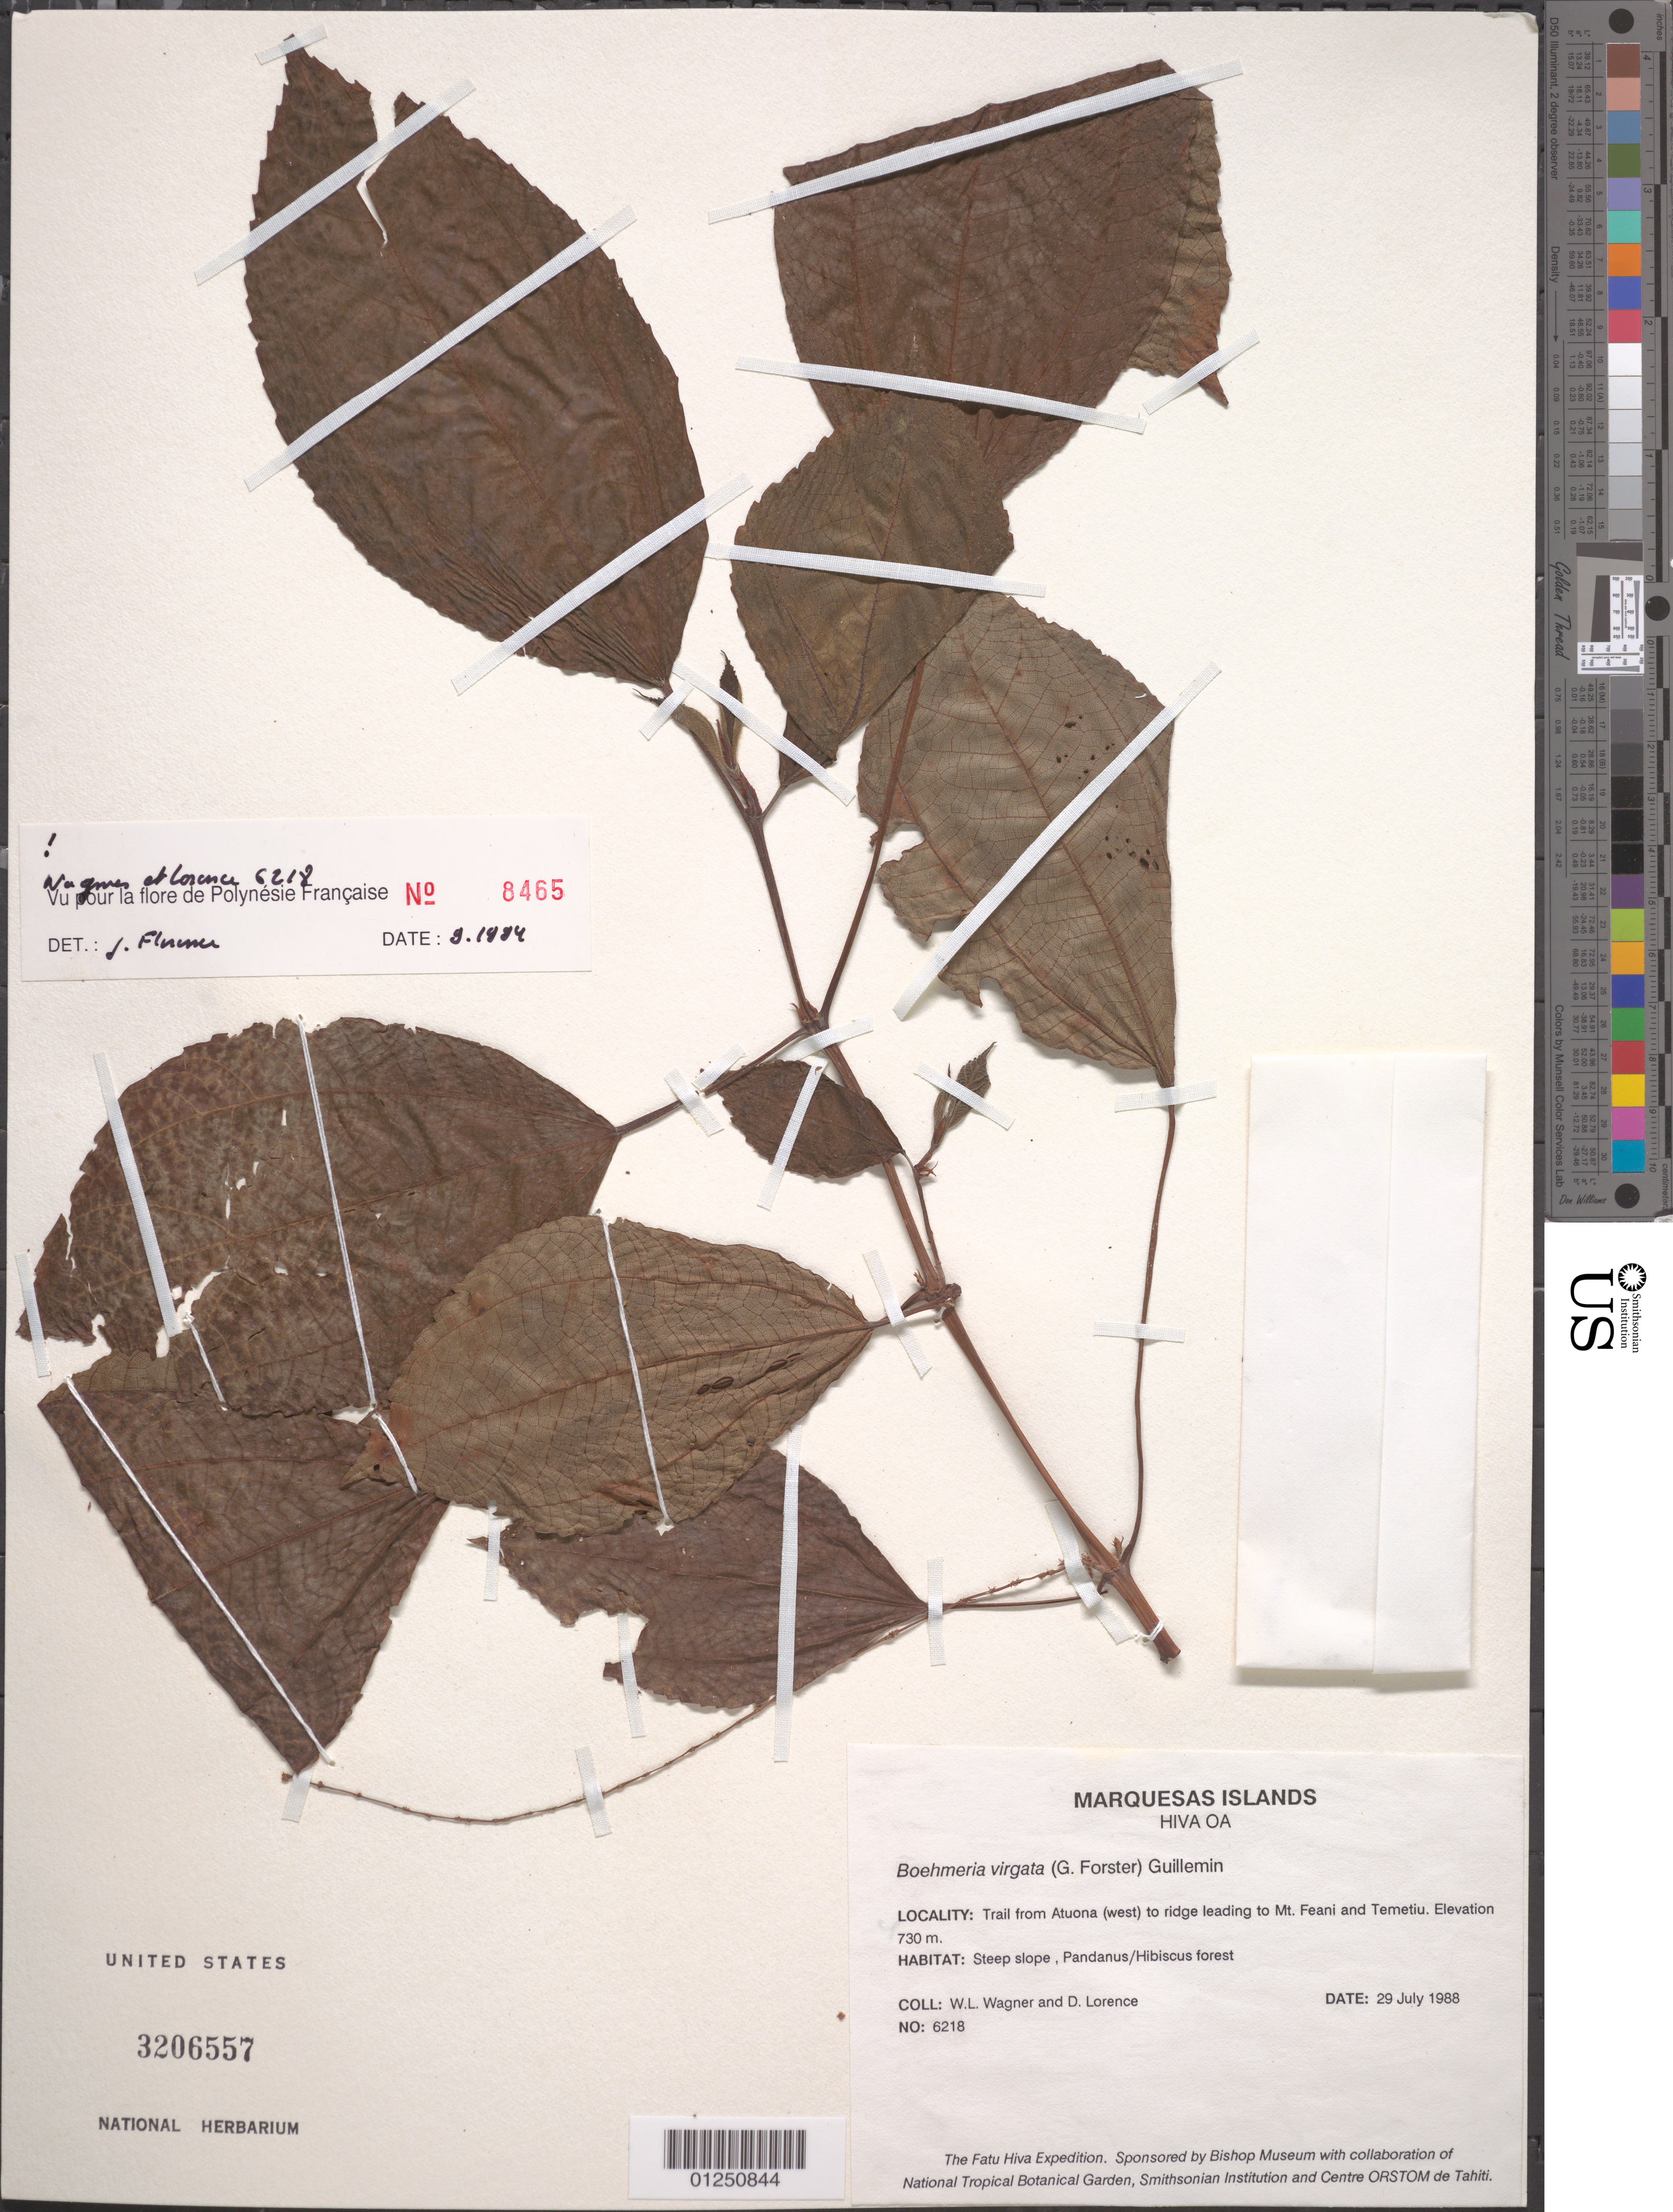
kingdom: Plantae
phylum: Tracheophyta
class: Magnoliopsida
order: Rosales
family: Urticaceae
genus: Boehmeria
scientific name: Boehmeria virgata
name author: (G. Forst.) Guill.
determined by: Florence, J.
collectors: W. L. Wagner & D. Lorence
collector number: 6218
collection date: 1988-07-29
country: French Polynesia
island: Hiva Oa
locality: Trail from Atuona (W) to ridge leading to Mt. Feani and Temetiu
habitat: Steep slope, Pandanus - Hibiscus forest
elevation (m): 730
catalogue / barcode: US 3206557